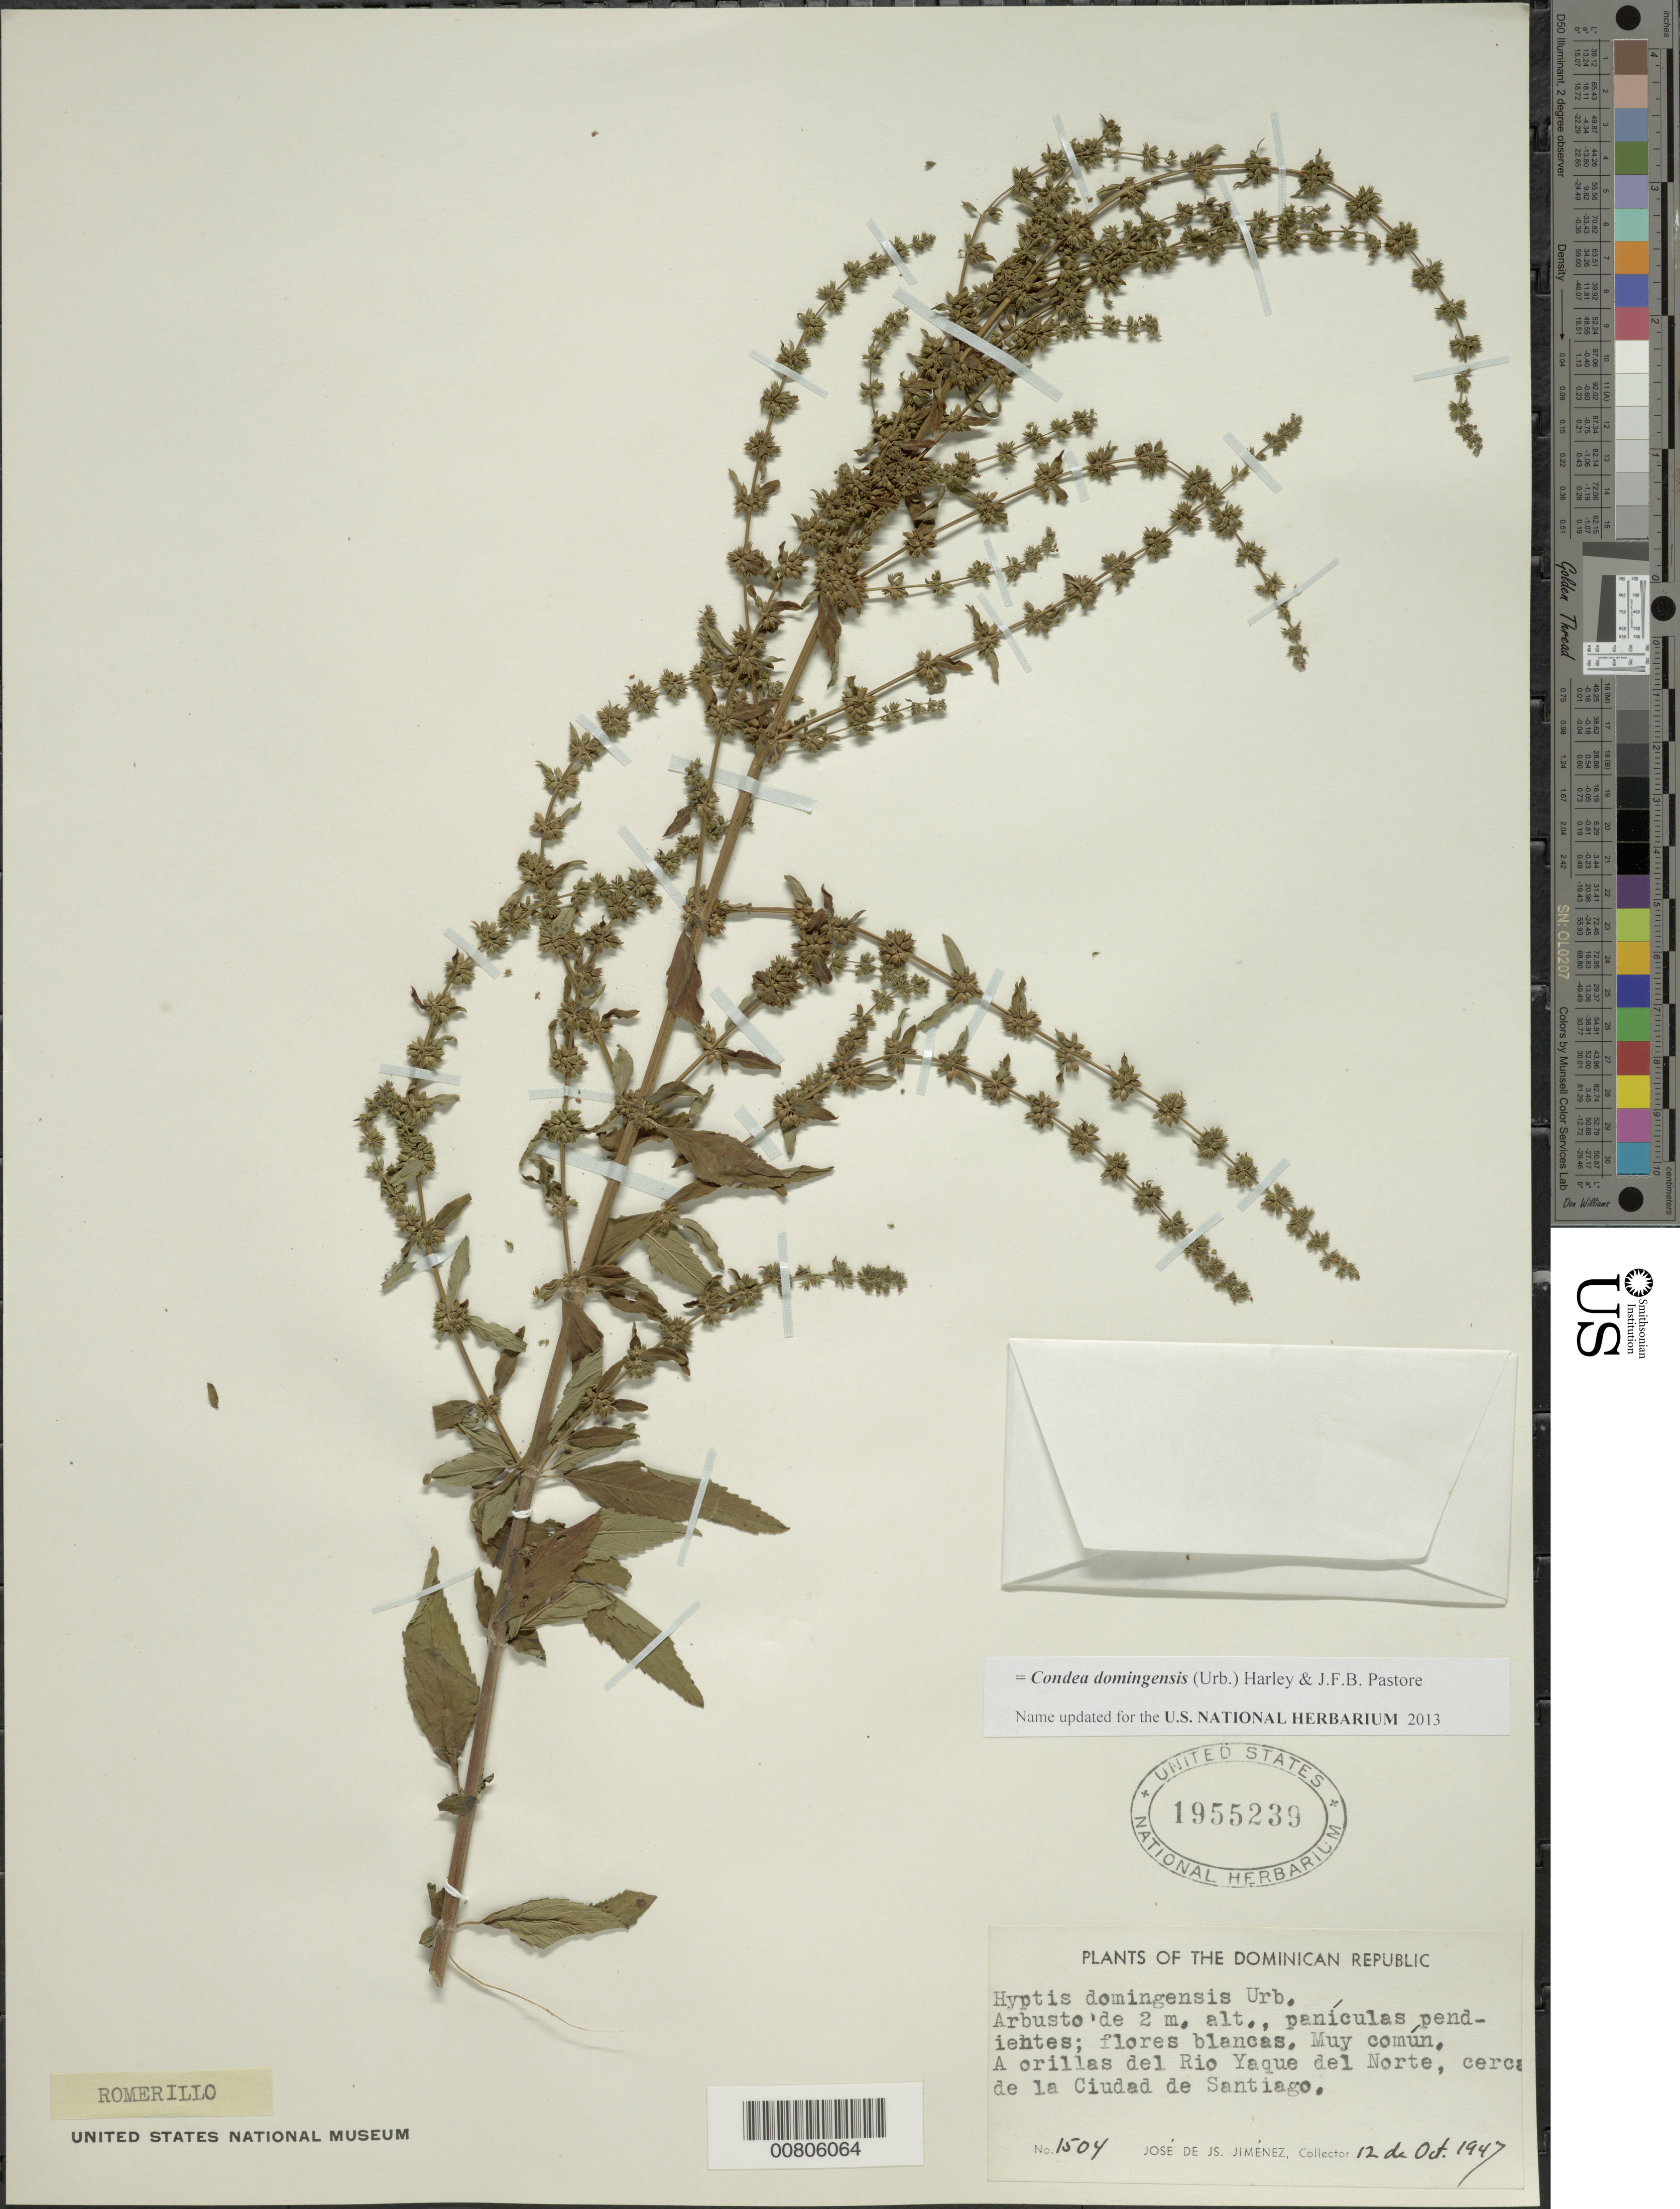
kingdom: Plantae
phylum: Tracheophyta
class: Magnoliopsida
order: Lamiales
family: Lamiaceae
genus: Condea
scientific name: Condea domingensis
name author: (Urb.) Harley & J.F.B. Pastore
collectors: J. J. Jiménez Almonte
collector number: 1504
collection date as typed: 12 Oct 1947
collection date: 1947-10-12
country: Dominican Republic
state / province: Santiago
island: Hispaniola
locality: Rio Yaque del Norte, cerca de la Ciudad de Santiago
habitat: Orillas del rio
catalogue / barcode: US 1955239